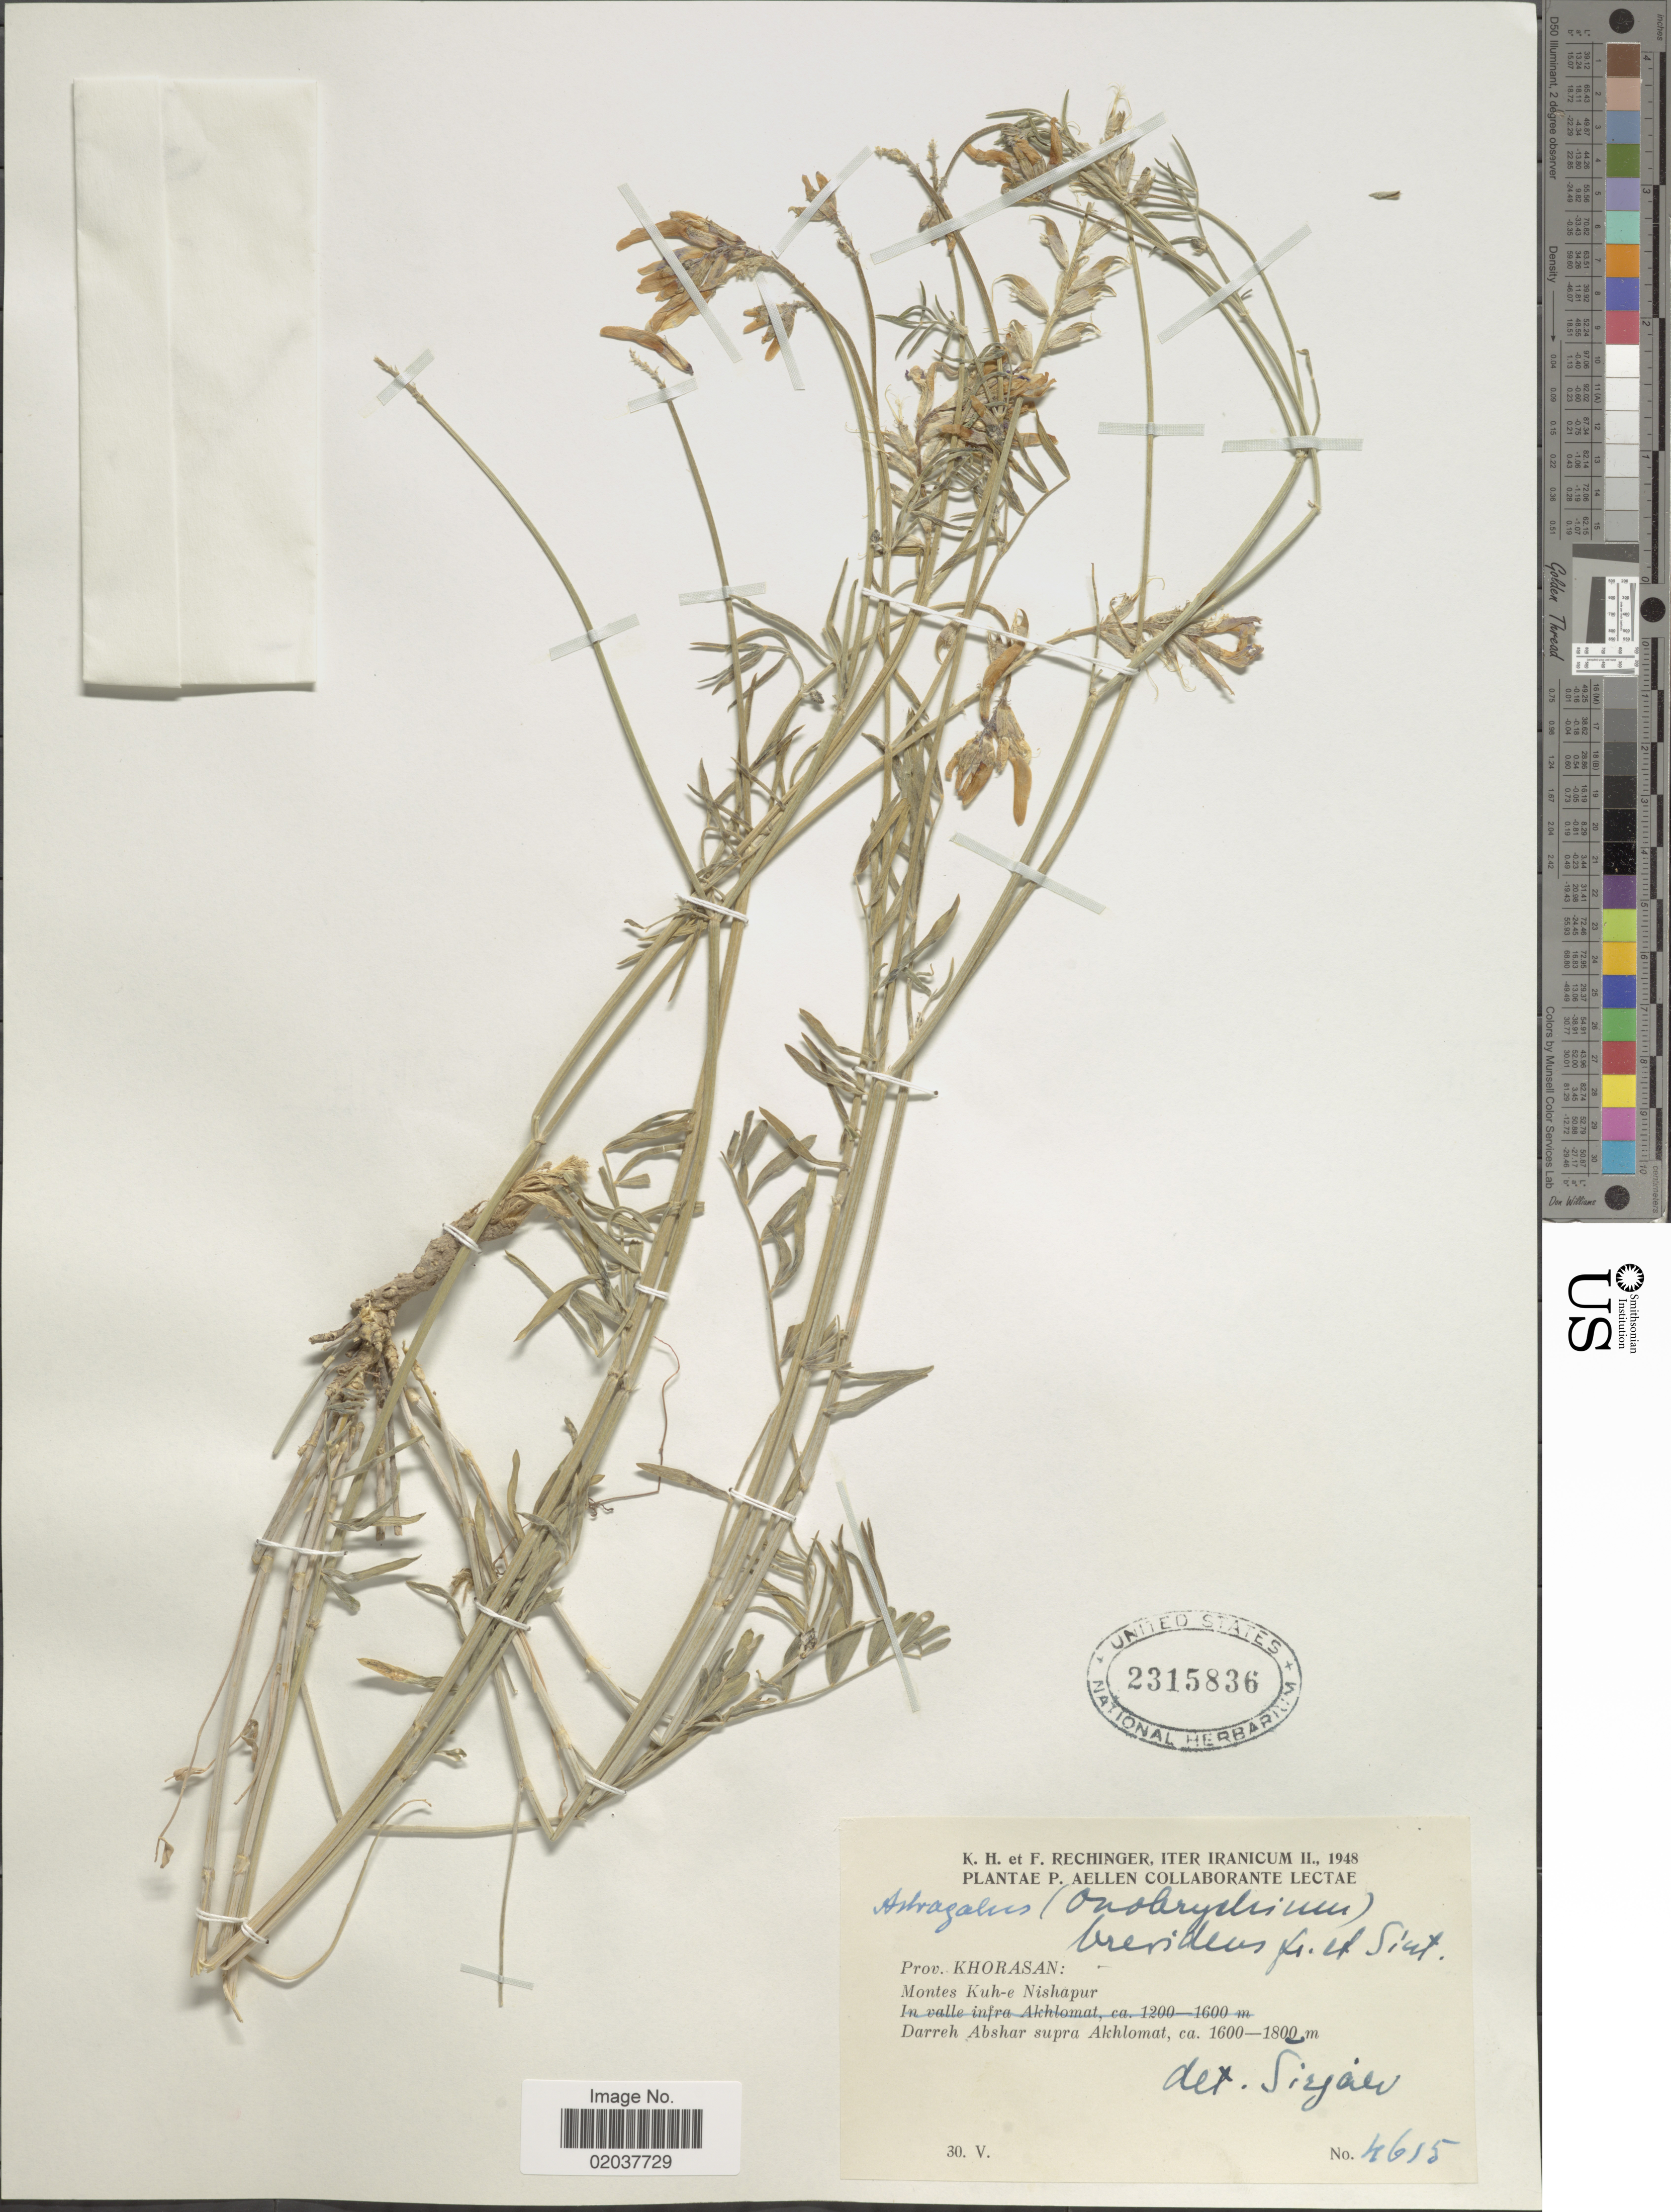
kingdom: Plantae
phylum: Tracheophyta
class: Magnoliopsida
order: Fabales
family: Fabaceae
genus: Astragalus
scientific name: Astragalus brevidens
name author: Freyn & Sint.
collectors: K. H. Rechinger & F. Rechinger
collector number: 4615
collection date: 1948-05-30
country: Iran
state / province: Khorasan [obsolete]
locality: Montes Kuh-e Nishapur, Darreh Abshar supra Akhlomat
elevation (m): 1800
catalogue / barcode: US 2315836